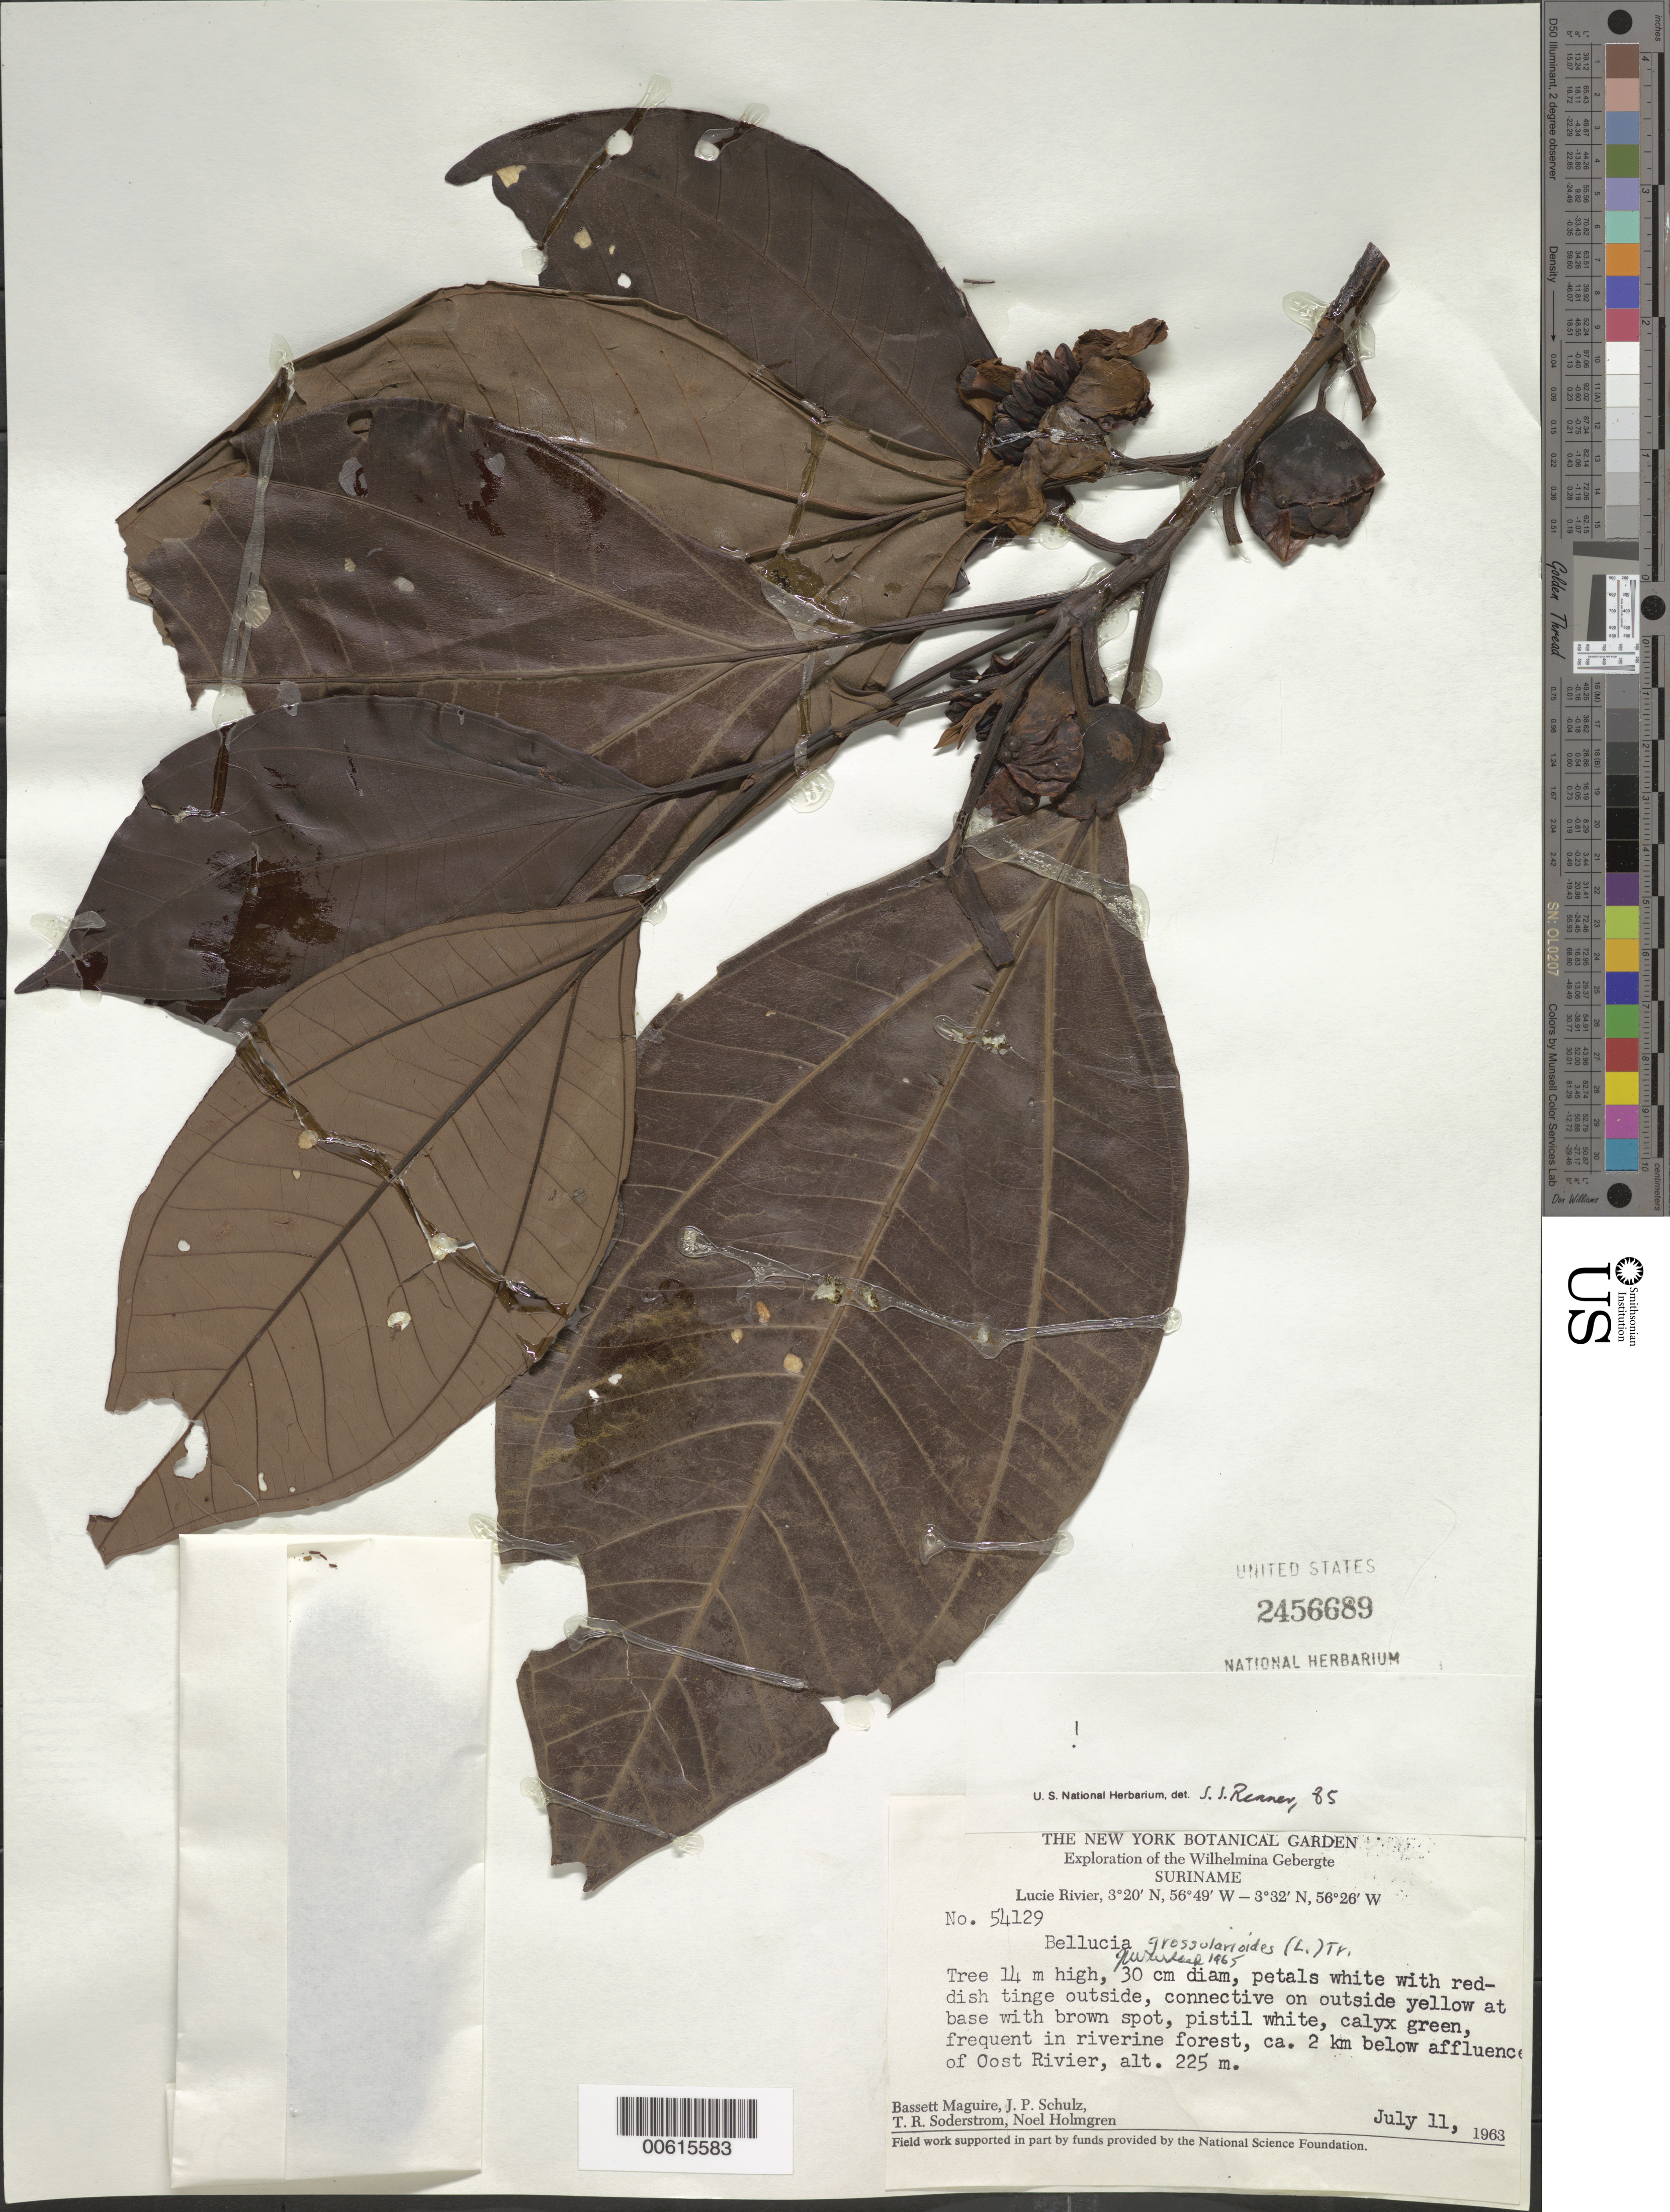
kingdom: Plantae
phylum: Tracheophyta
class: Magnoliopsida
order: Myrtales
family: Melastomataceae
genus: Bellucia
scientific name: Bellucia grossularioides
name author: (L.) Triana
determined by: Renner, S. S.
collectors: B. Maguire, J. P. Schulz, T. R. Soderstrom & N. H. Holmgren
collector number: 54129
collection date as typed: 11-Jul-63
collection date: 1963-07-11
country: Suriname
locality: Lucie R., 2 km below confluence with Oost R., Wilhelmina Gebergte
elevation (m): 225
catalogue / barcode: US 2456689